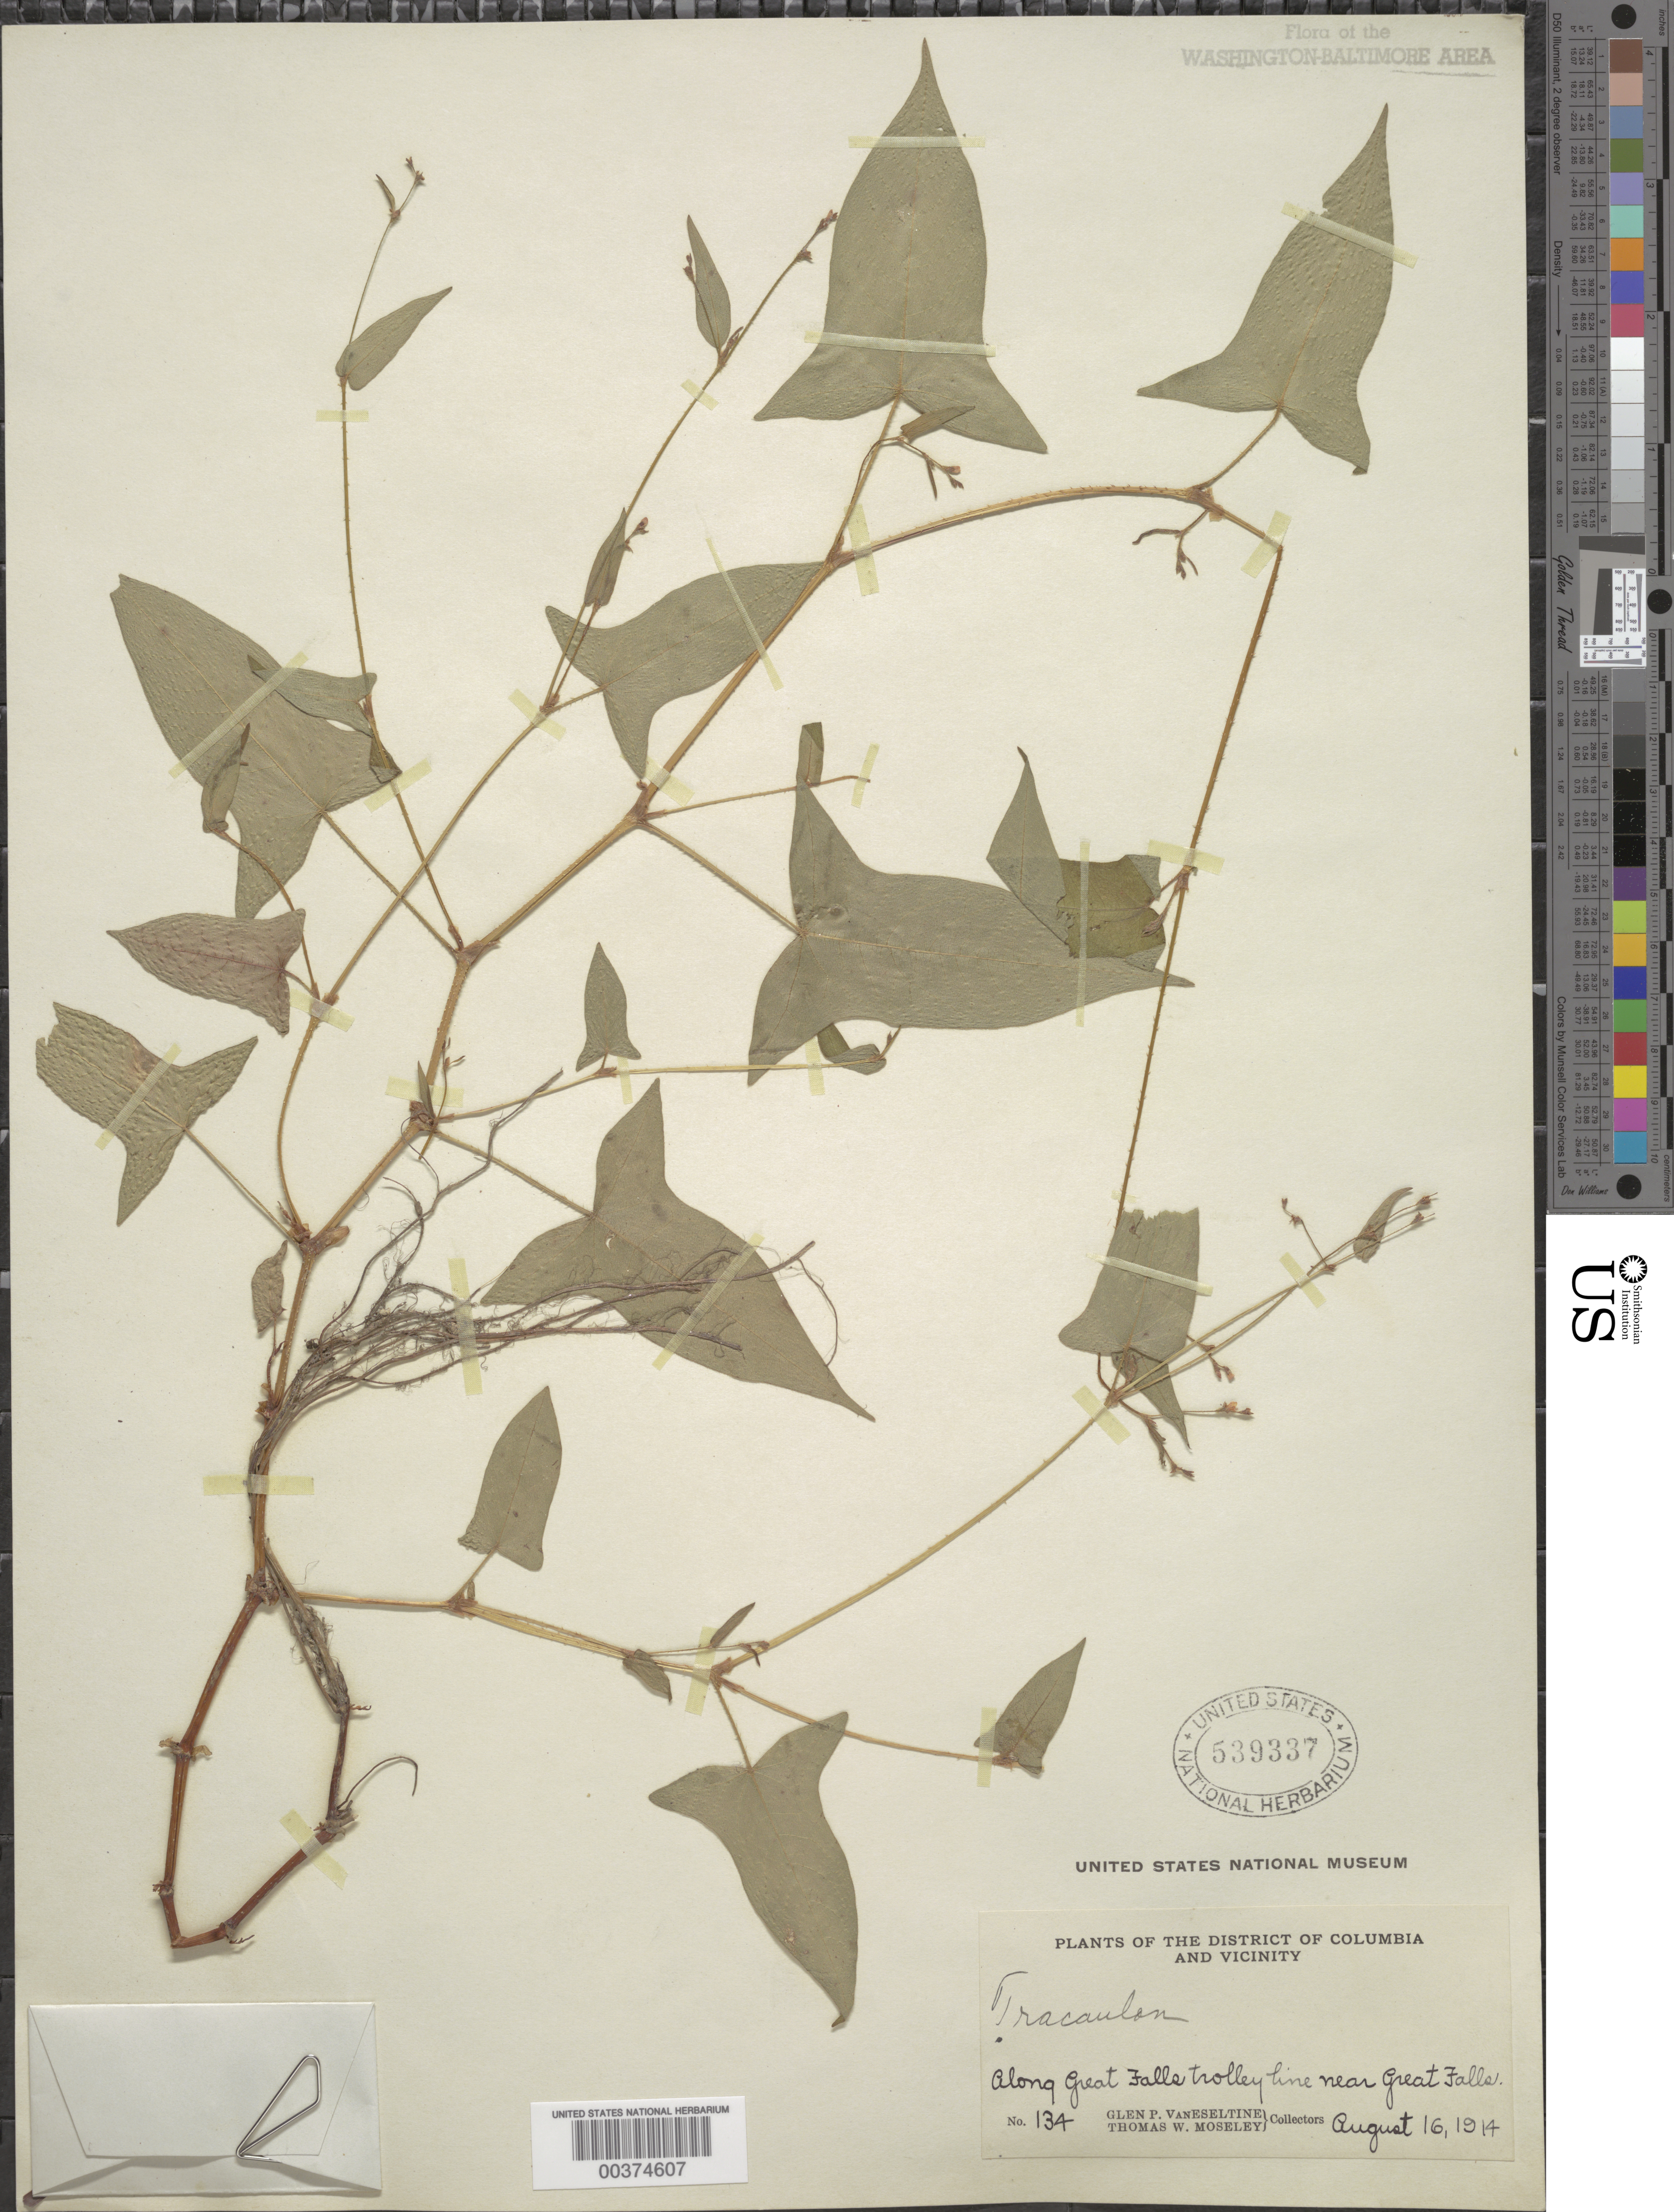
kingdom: Plantae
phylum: Tracheophyta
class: Magnoliopsida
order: Caryophyllales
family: Polygonaceae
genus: Persicaria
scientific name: Persicaria arifolia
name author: (L.) Haraldson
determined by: Atha, D. E.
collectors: G. P. Van Eseltine & T. Moseley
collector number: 134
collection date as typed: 16 Aug 1914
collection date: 1914-08-16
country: United States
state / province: Maryland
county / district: Montgomery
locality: Great Falls Trolley Line, near Great Falls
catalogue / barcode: US 539337